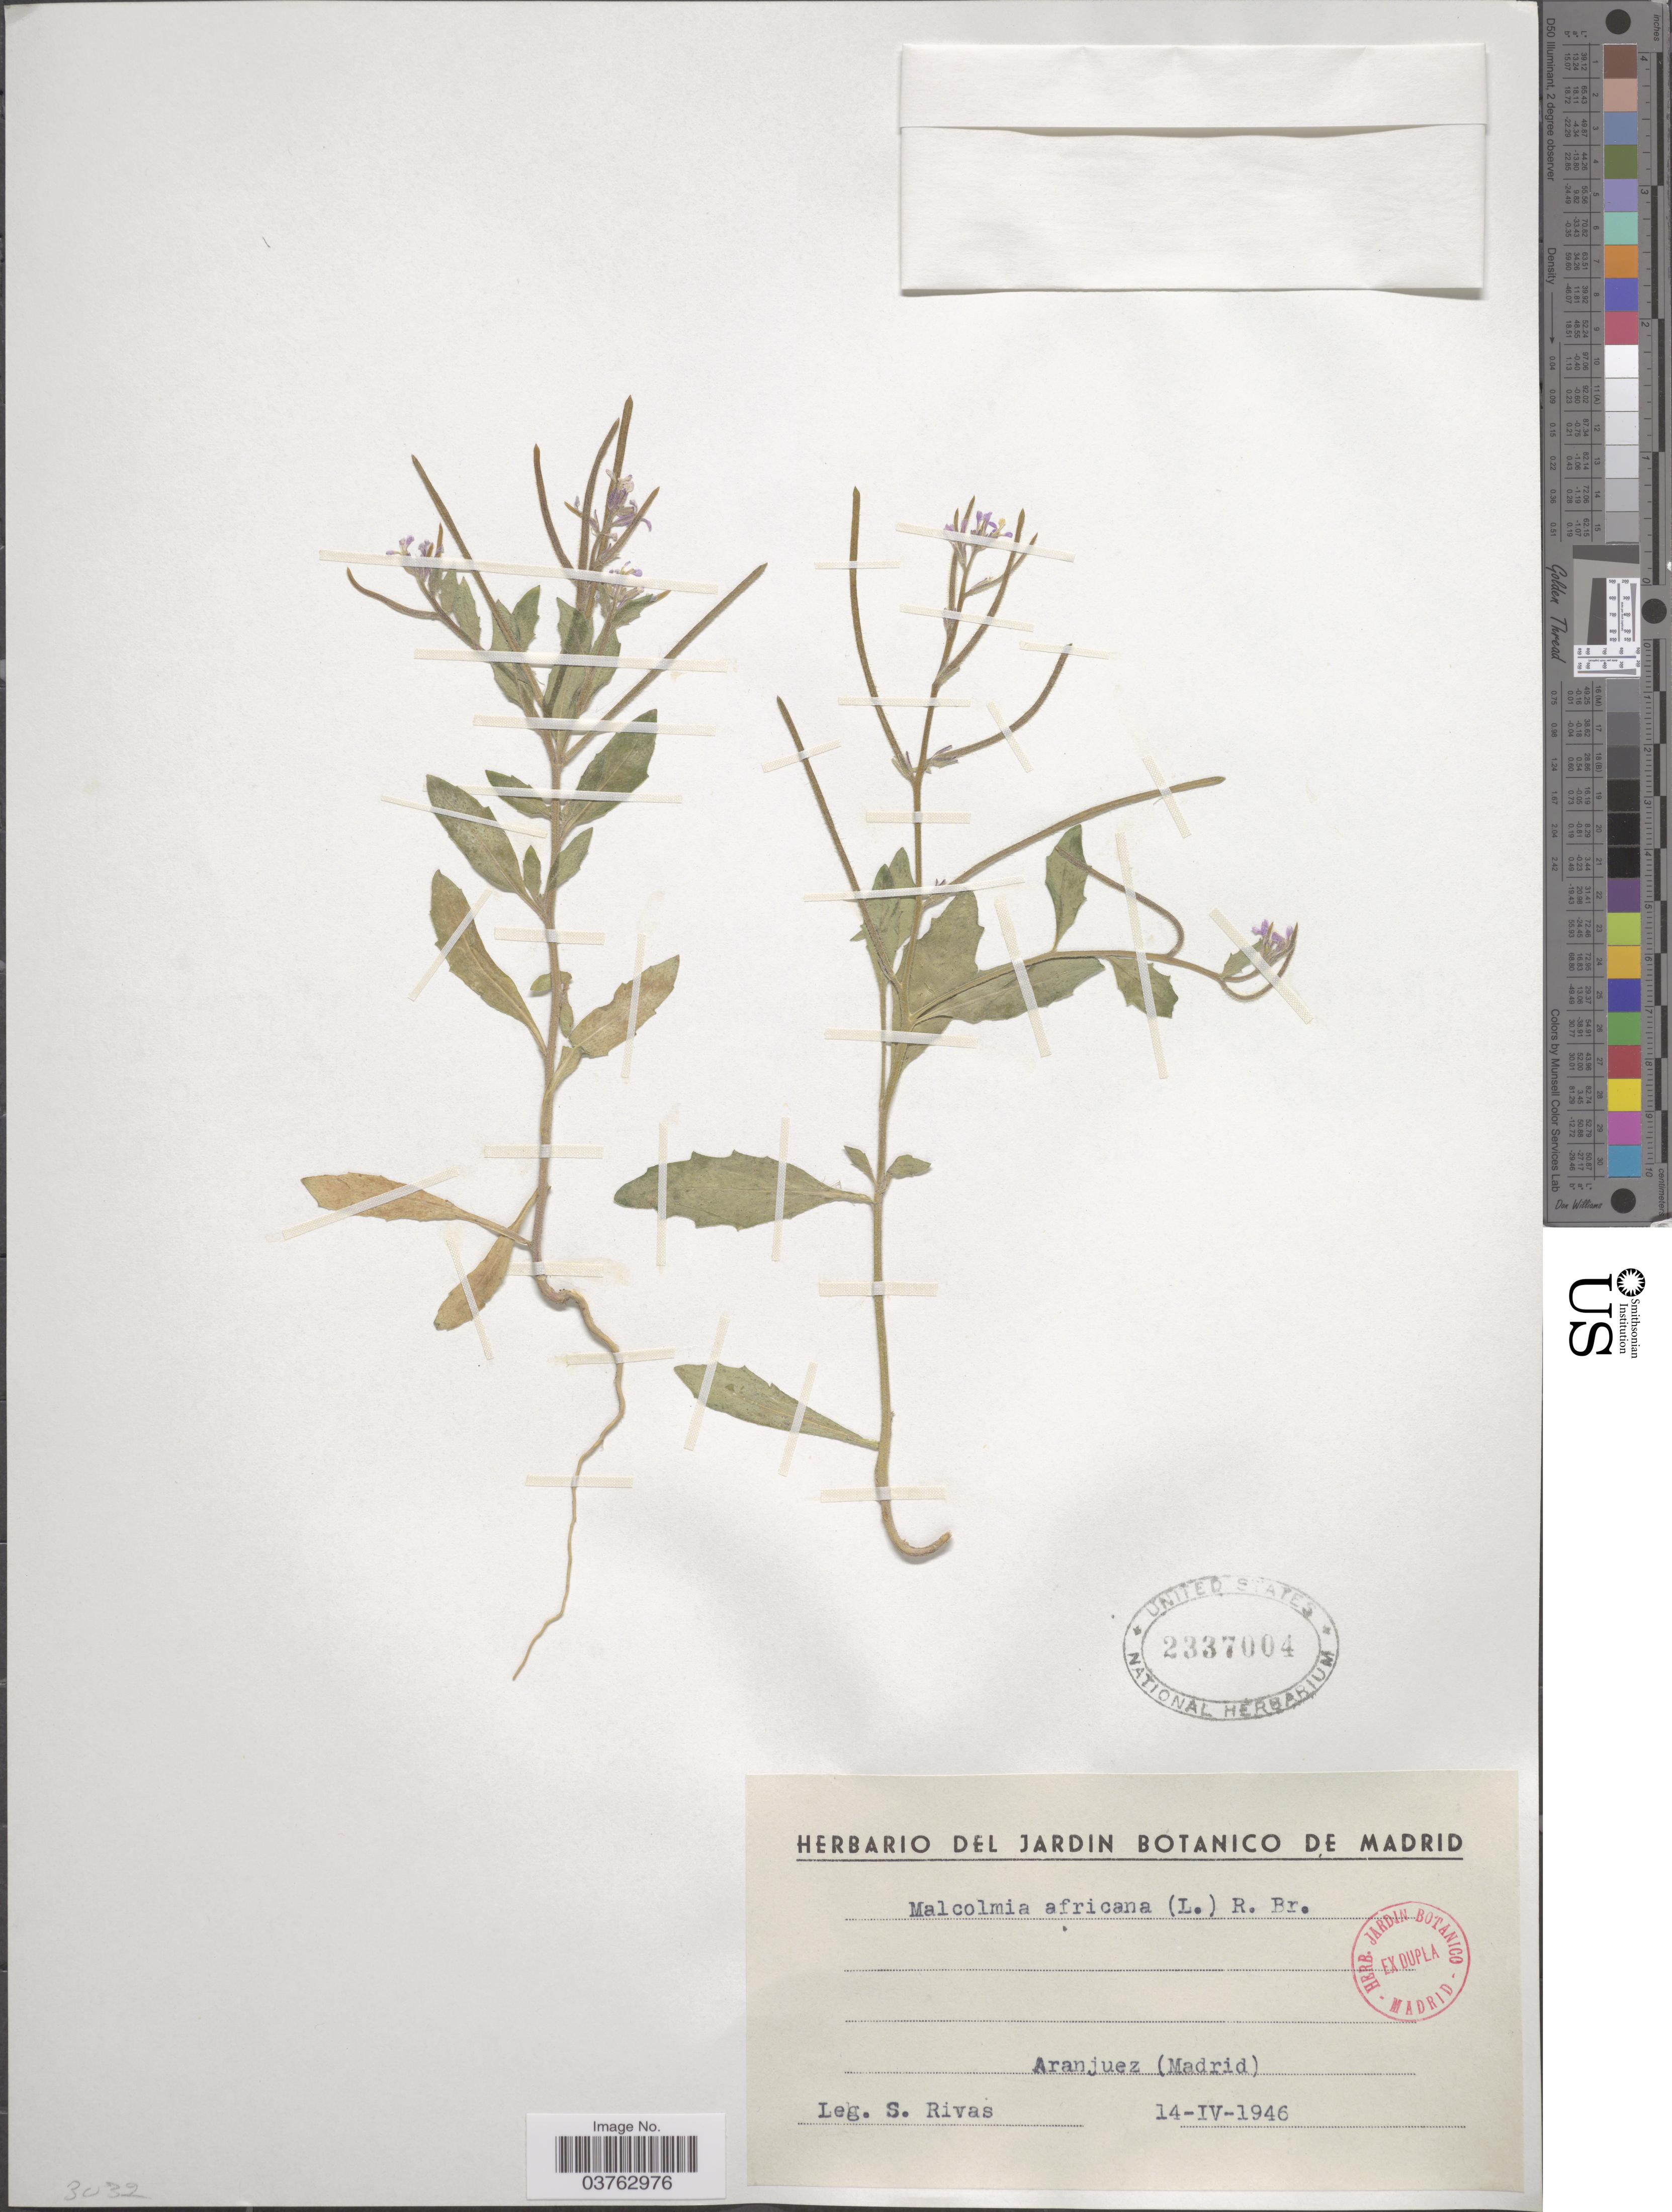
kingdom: Plantae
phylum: Tracheophyta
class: Magnoliopsida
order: Brassicales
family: Brassicaceae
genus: Malcolmia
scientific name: Malcolmia africana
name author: (L.) W.T. Aiton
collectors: S. Rivas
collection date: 1946-04-14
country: Spain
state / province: Madrid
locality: Aranjuez.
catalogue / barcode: US 2337004